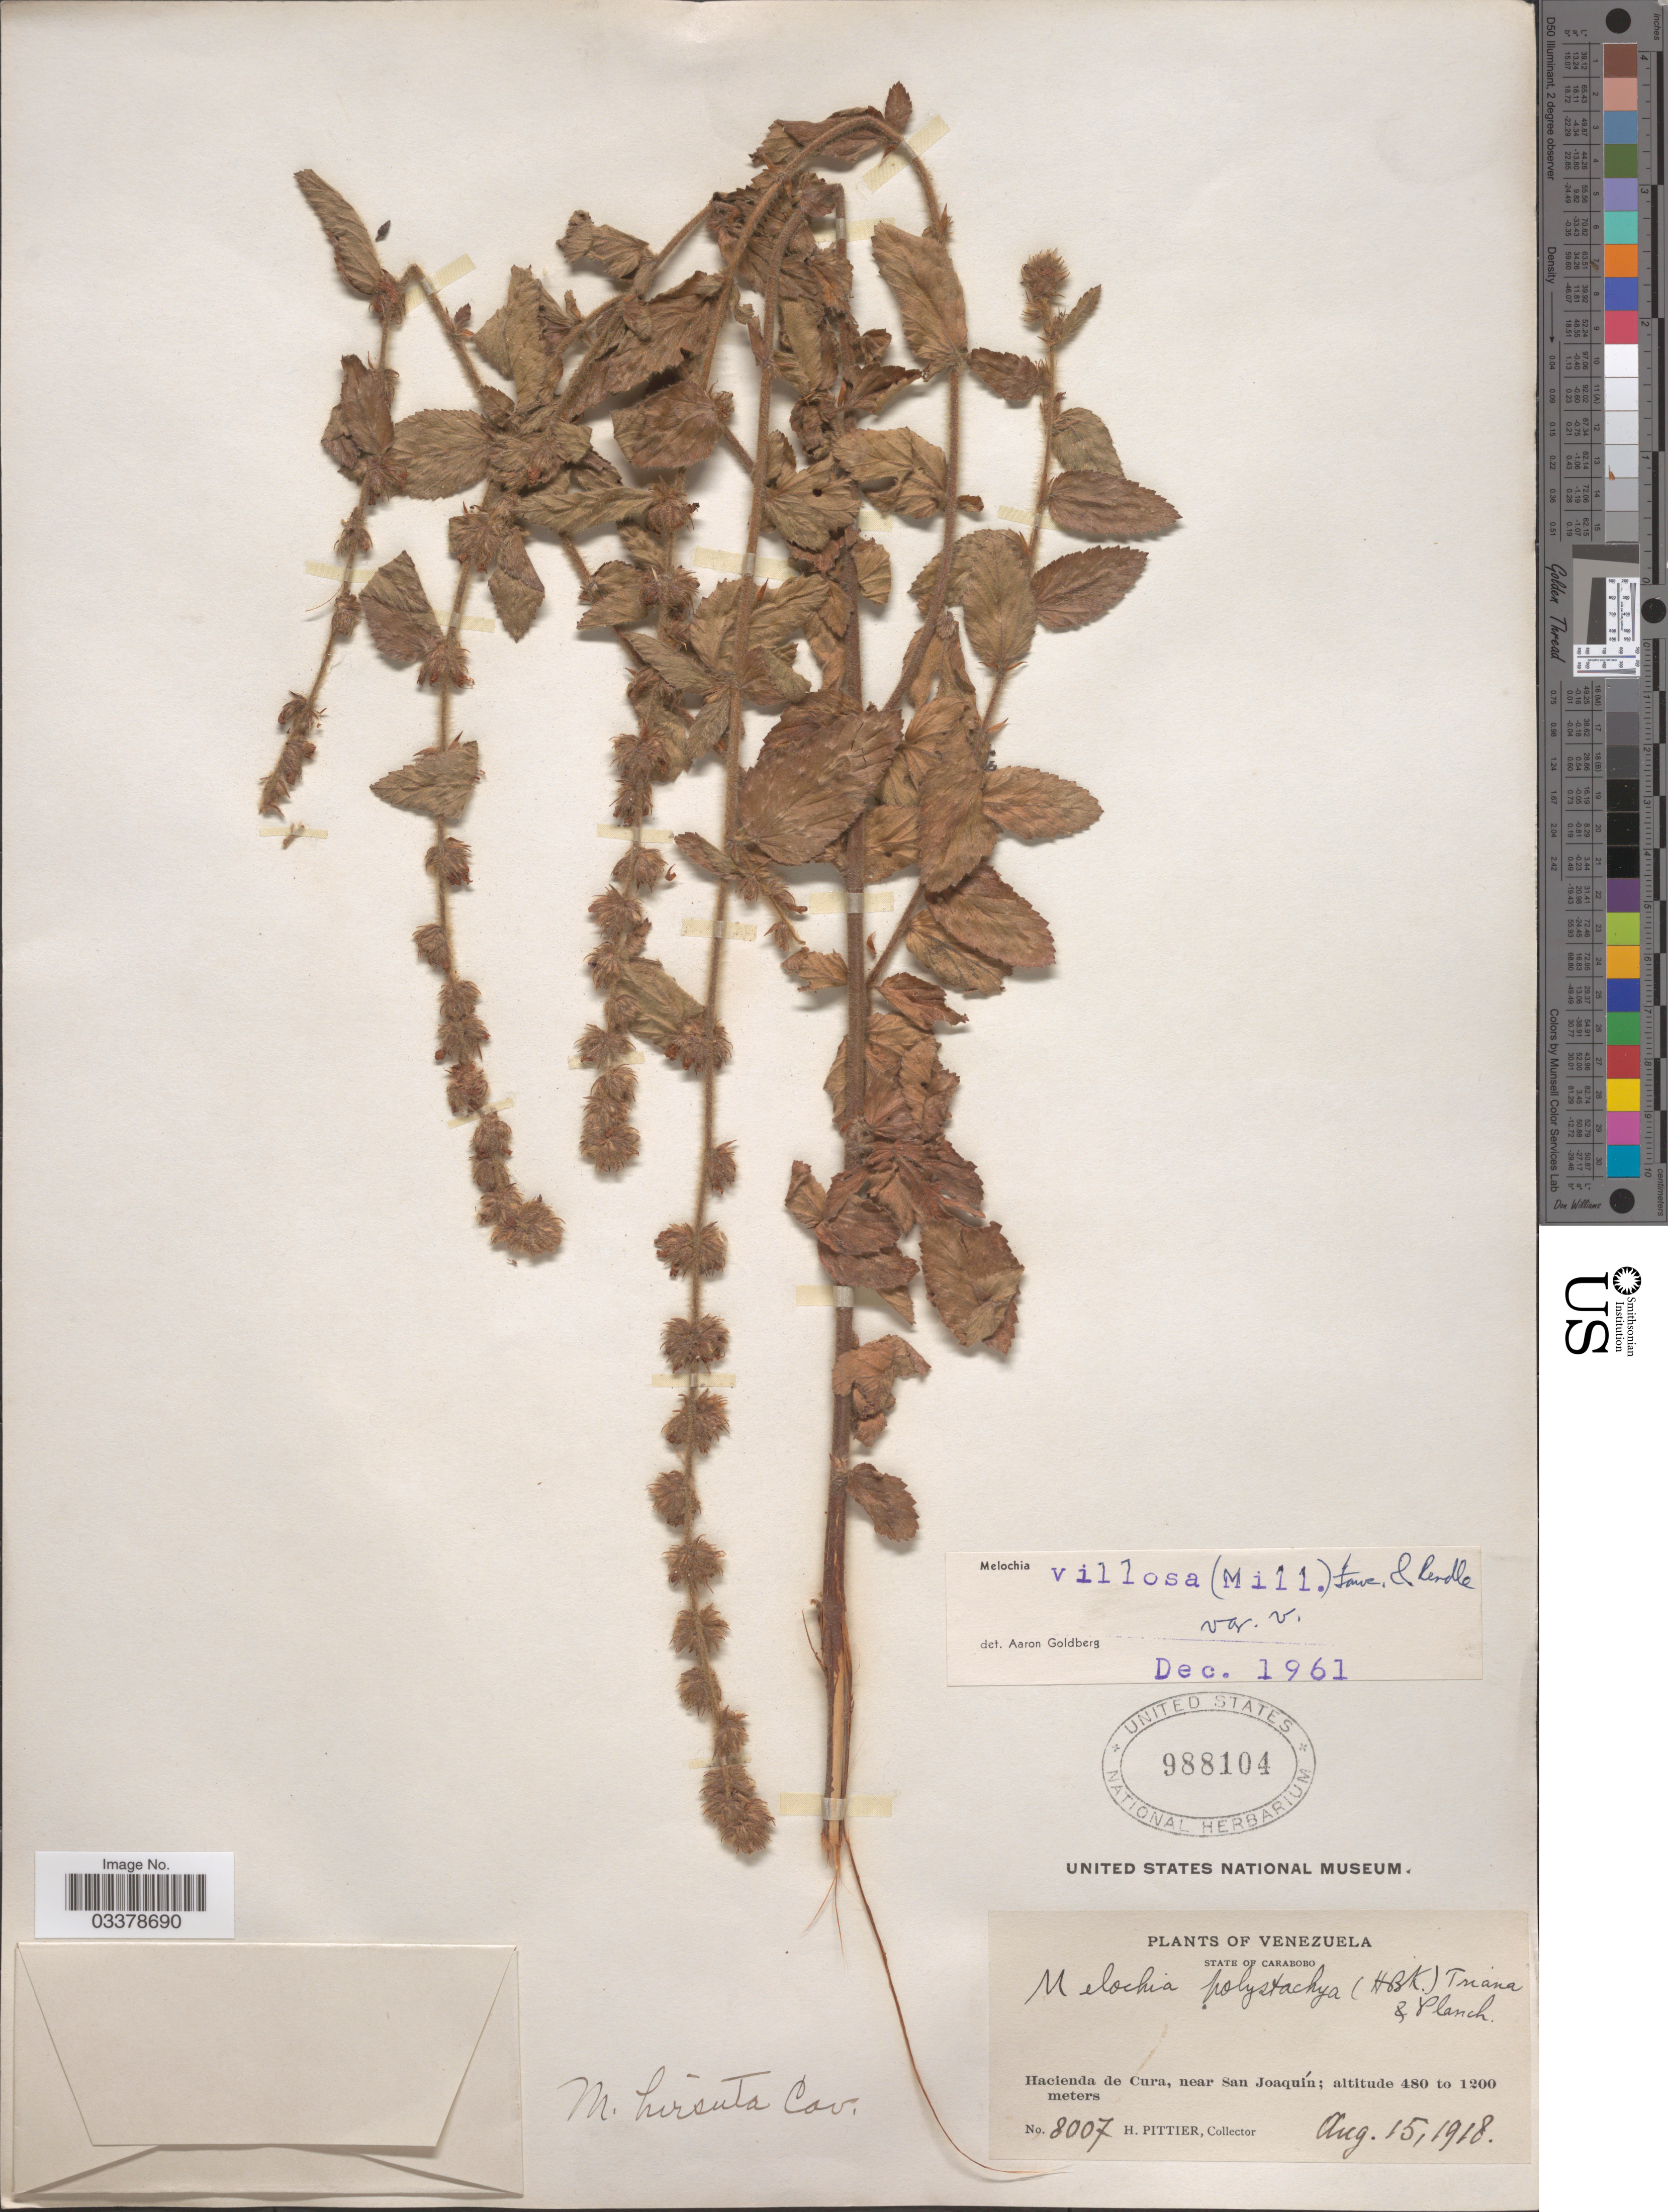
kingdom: Plantae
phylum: Tracheophyta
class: Magnoliopsida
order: Malvales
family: Malvaceae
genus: Melochia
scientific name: Melochia spicata var. spicata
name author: (L.) Fryxell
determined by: Dorr, L. J., (BOT), Smithsonian Institution - National Museum of Natural History (UNITED STATES)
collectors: H. F. Pittier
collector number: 8007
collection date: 1918-08-15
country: Venezuela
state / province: Carabobo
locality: Hacienda de Cura, near San Joaquín.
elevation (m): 480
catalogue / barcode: US 988104